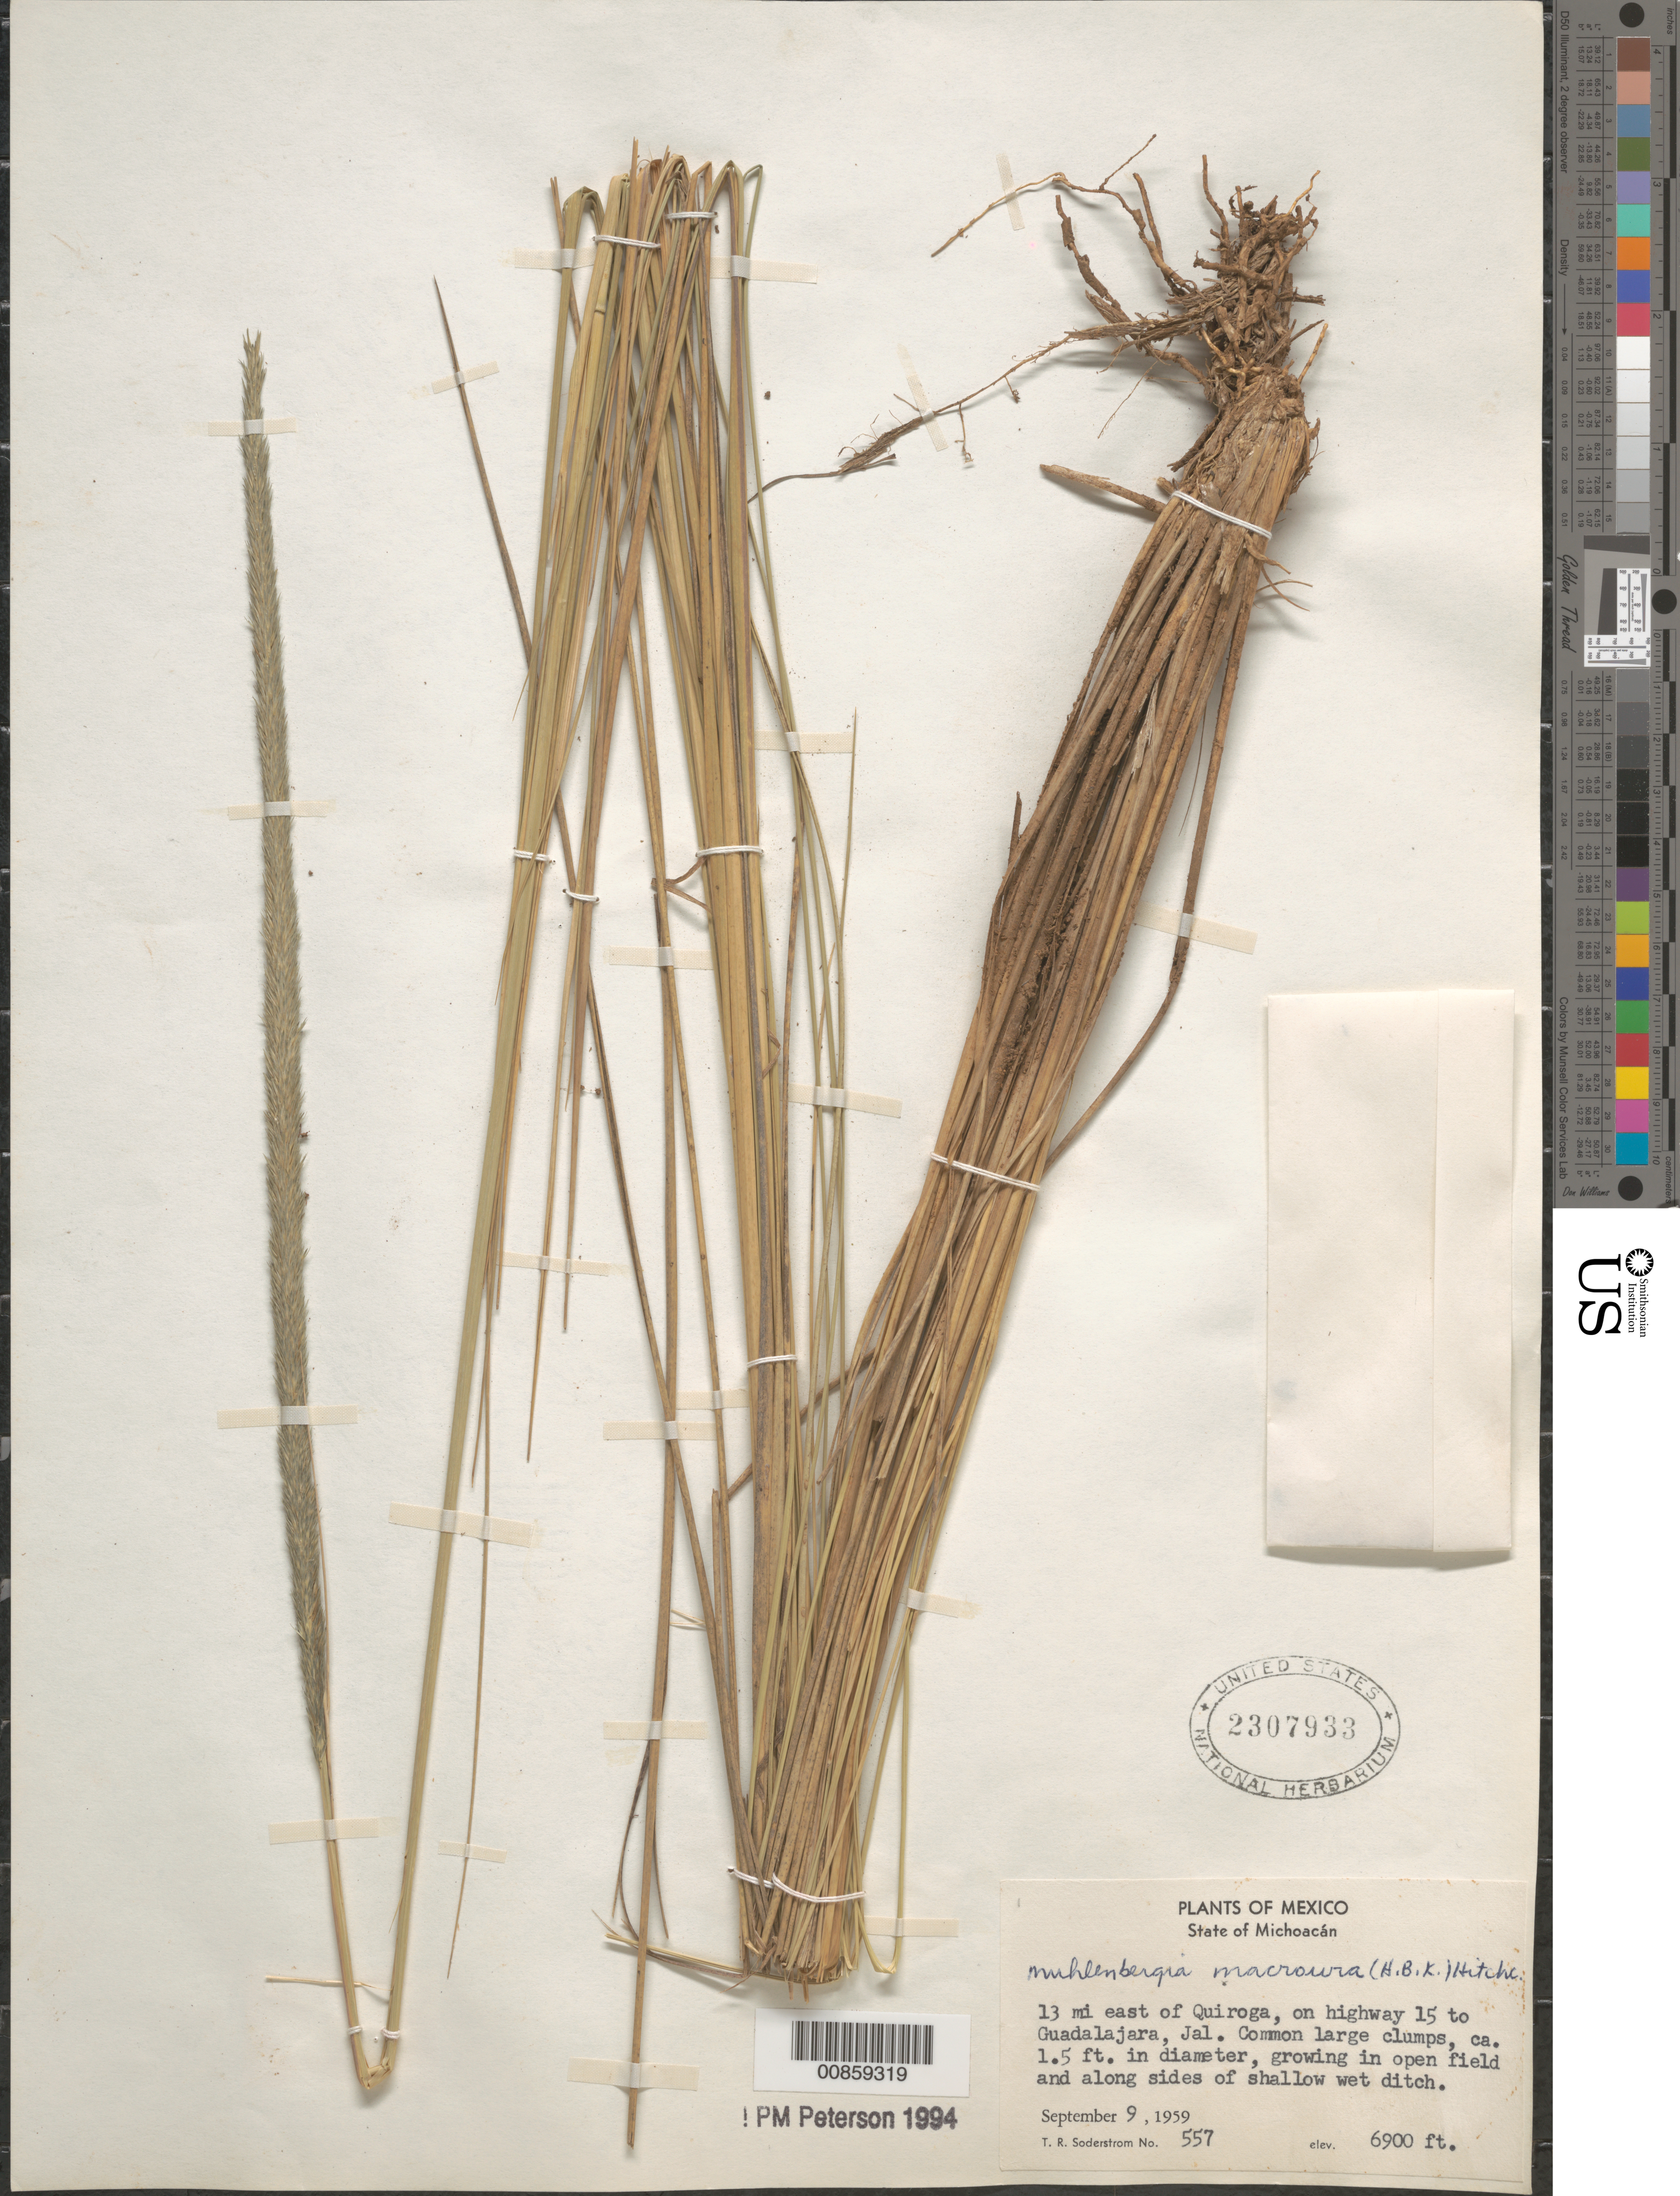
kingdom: Plantae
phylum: Tracheophyta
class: Liliopsida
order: Poales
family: Poaceae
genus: Muhlenbergia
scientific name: Muhlenbergia macroura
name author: (Kunth) Hitchc.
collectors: T. R. Soderstrom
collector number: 557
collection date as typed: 09 Sep 1959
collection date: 1959-09-09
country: Mexico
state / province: Michoacán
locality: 13 mi E of Quiroga on Hwy 15 to Guadalajara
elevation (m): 2103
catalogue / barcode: US 2307933